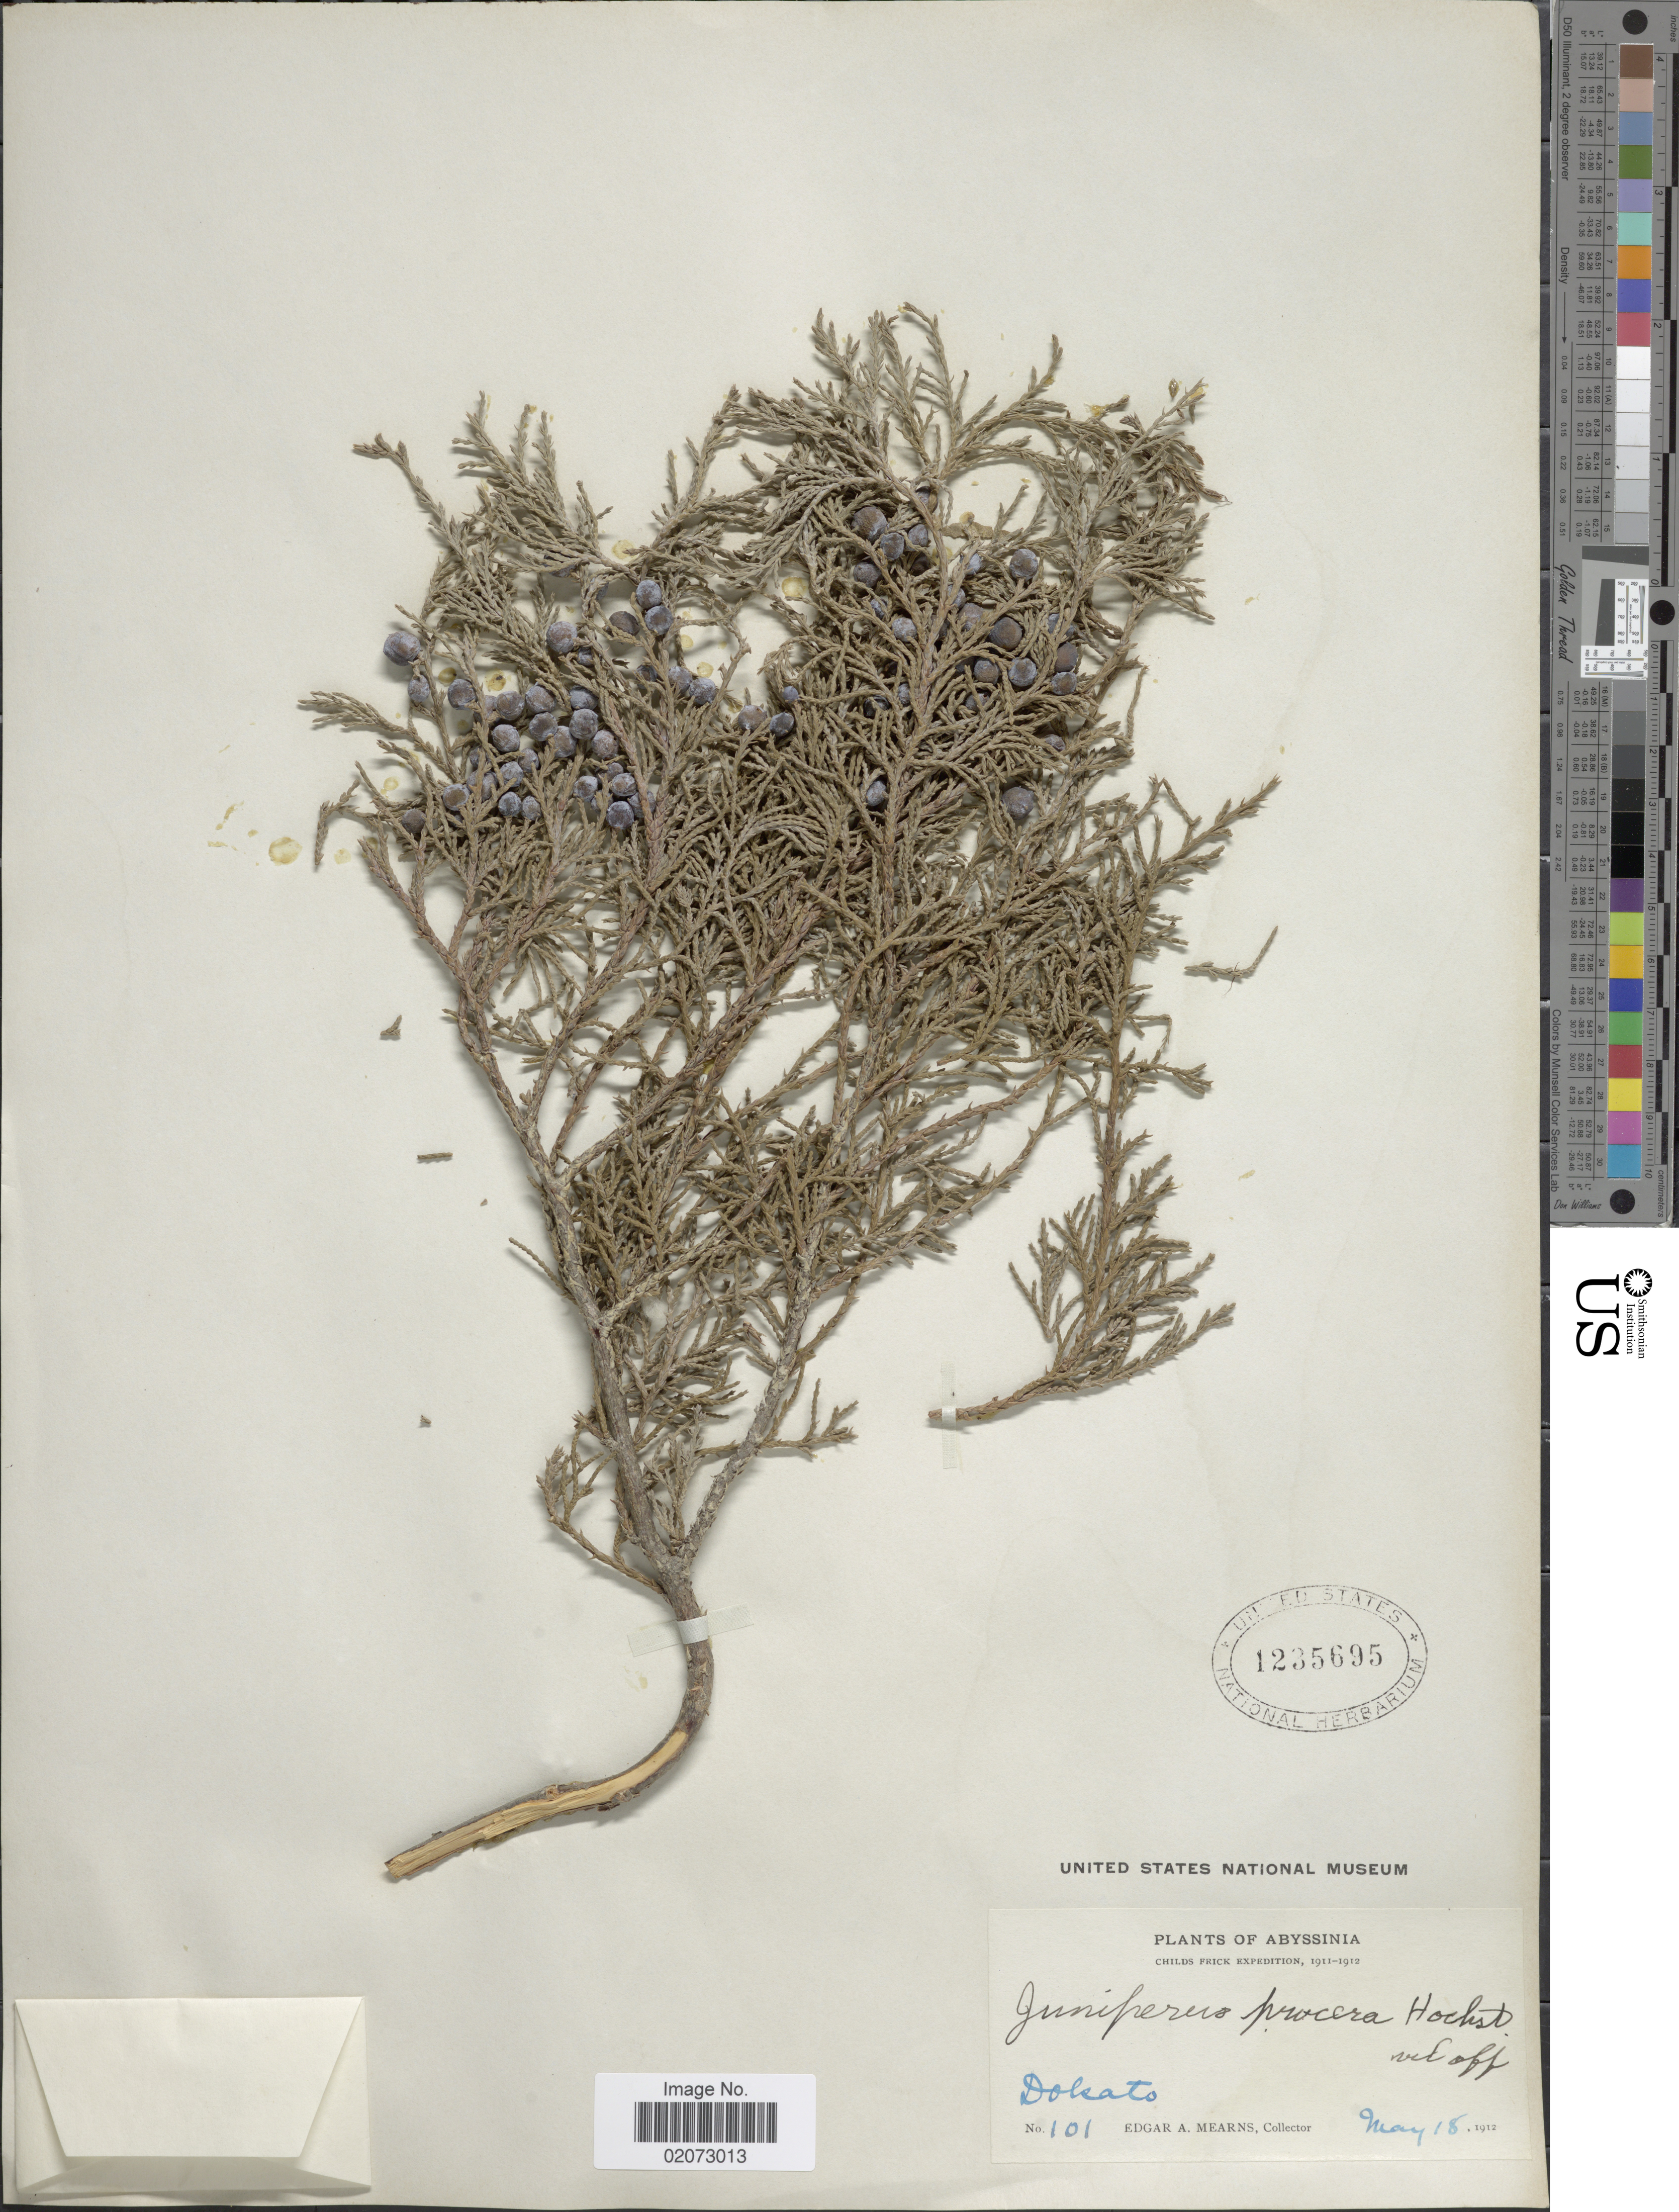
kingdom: Plantae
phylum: Tracheophyta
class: Pinopsida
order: Pinales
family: Cupressaceae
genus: Juniperus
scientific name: Juniperus procera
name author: Hochst. ex Endl.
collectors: E. A. Mearns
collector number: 101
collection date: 1912-05-18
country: Eritrea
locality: Dolsato, Abyssinia.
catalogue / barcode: US 1235695